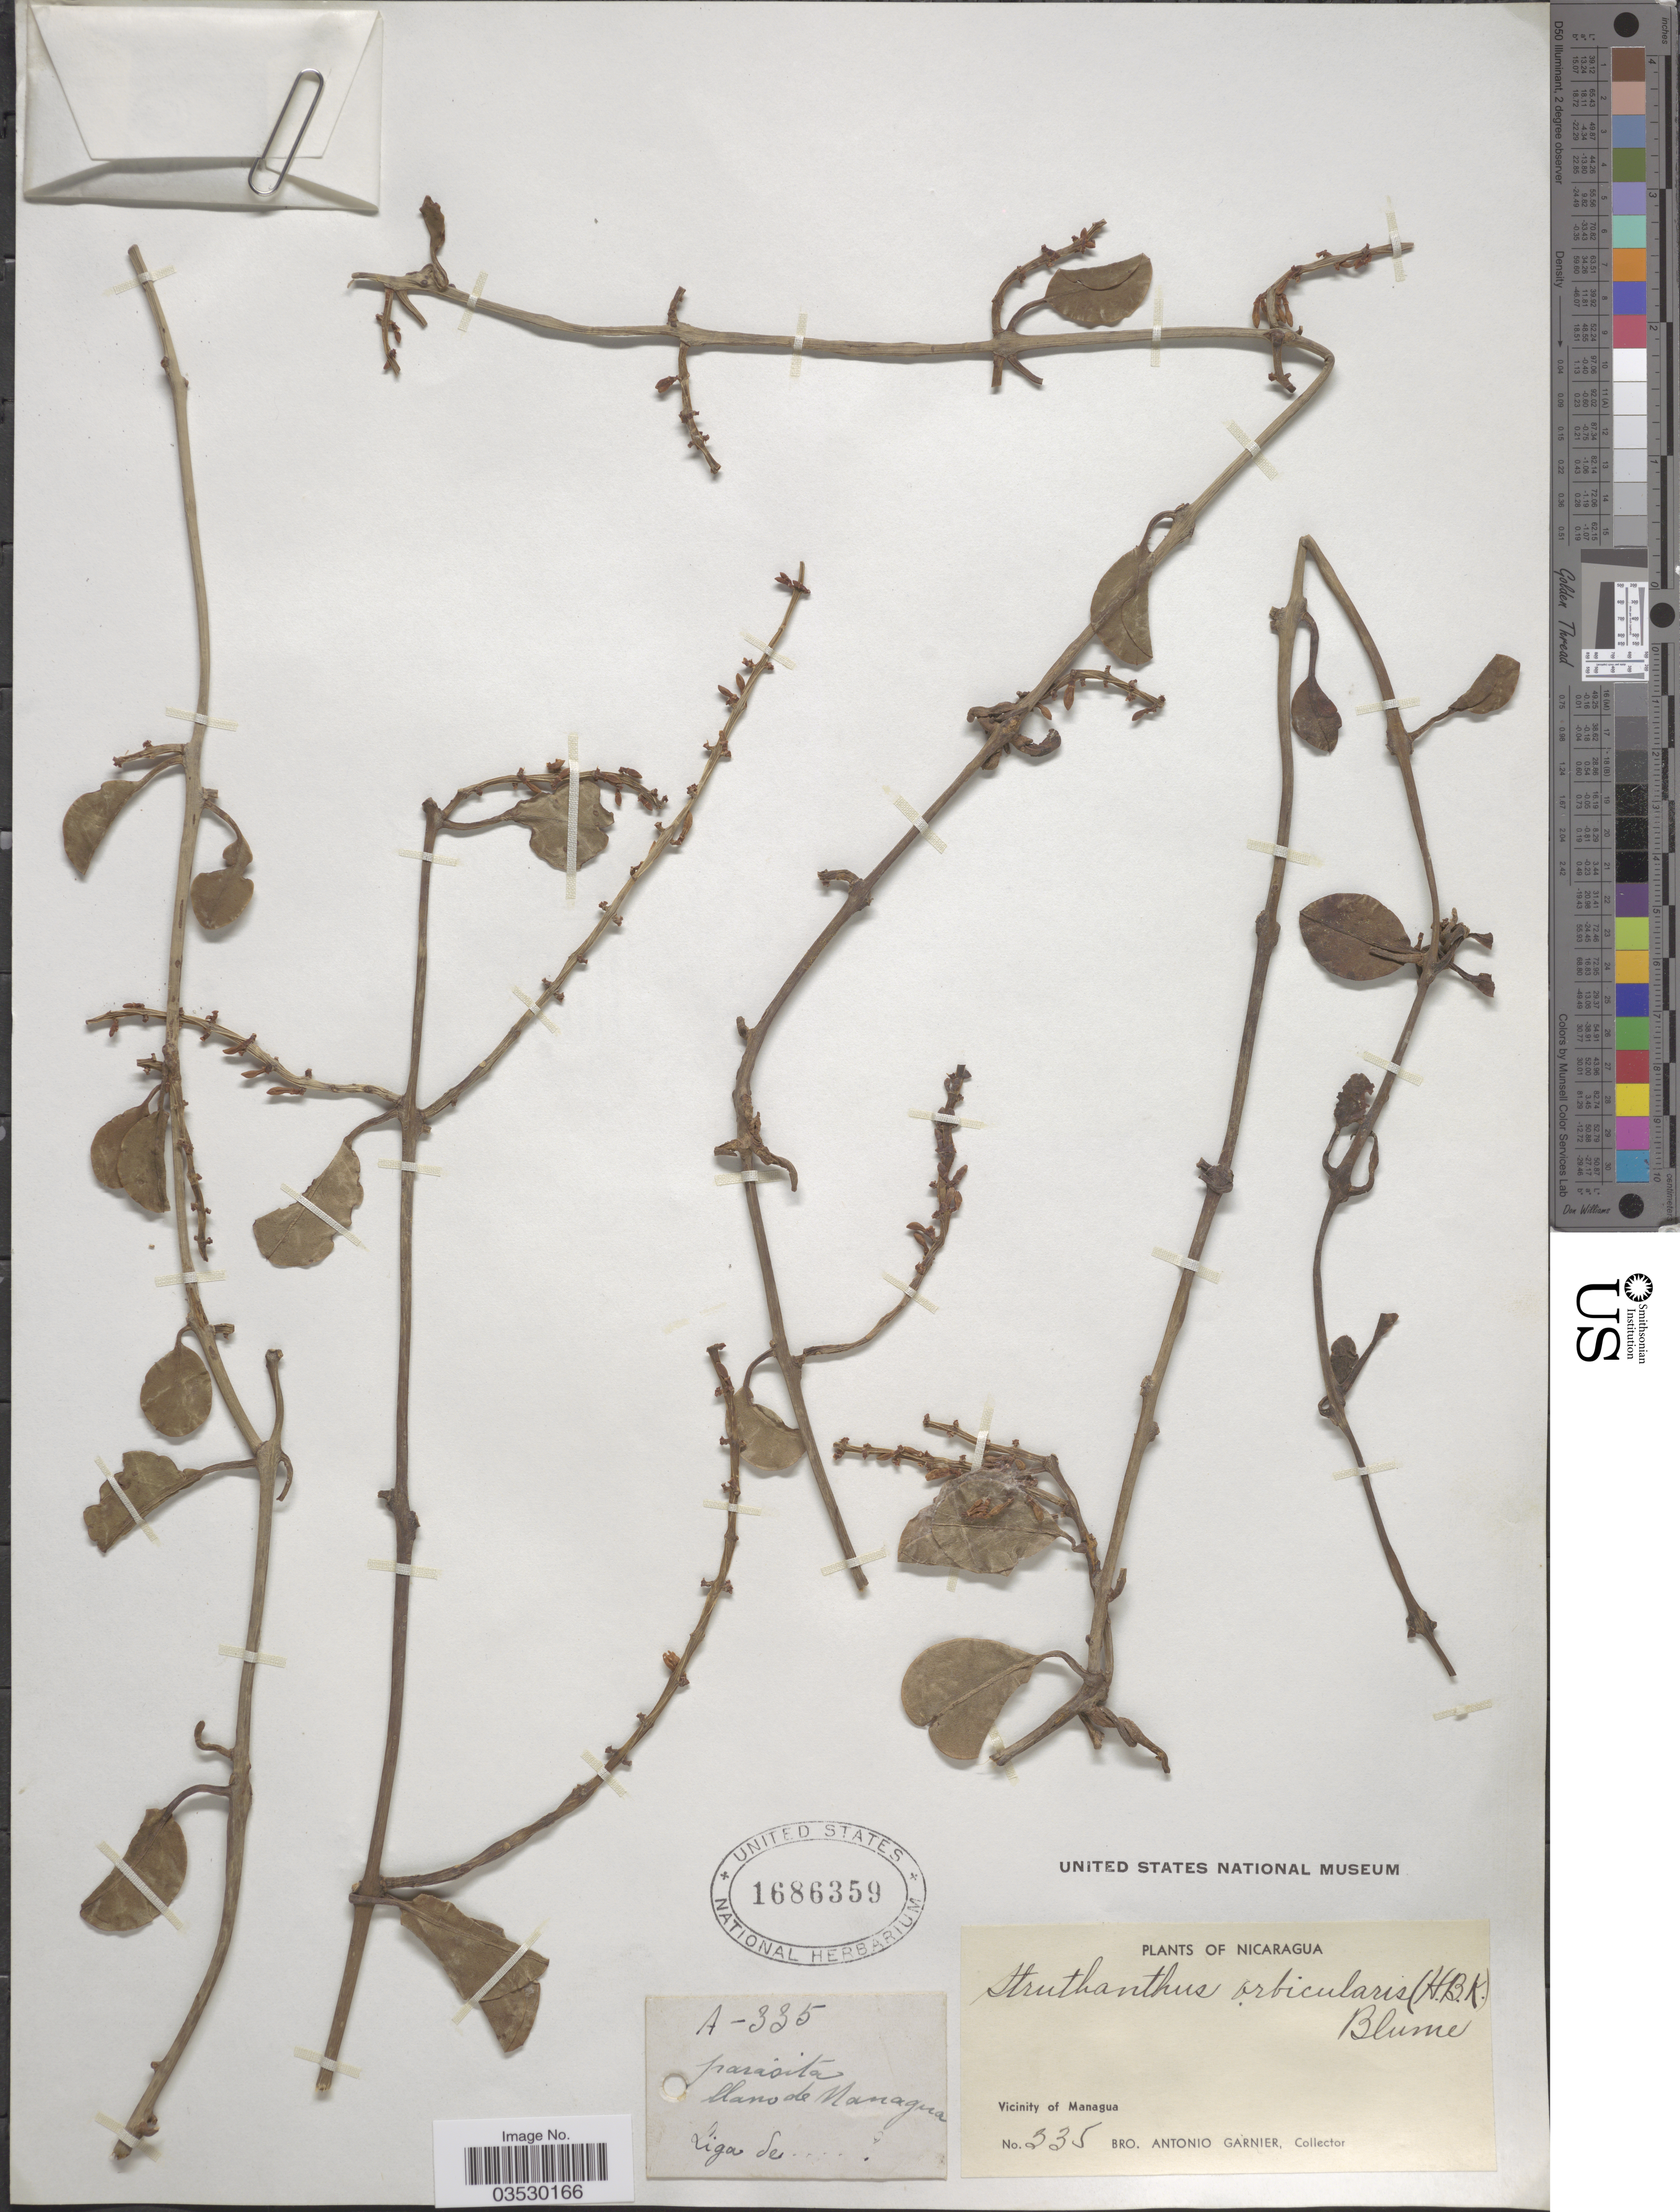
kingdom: Plantae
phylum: Tracheophyta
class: Magnoliopsida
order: Santalales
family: Loranthaceae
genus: Struthanthus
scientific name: Struthanthus orbicularis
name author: (Kunth) Blume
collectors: Bro. A. Garnier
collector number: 335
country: Nicaragua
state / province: Managua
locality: Vicinity of Managua. Llano de Managua.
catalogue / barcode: US 1686359